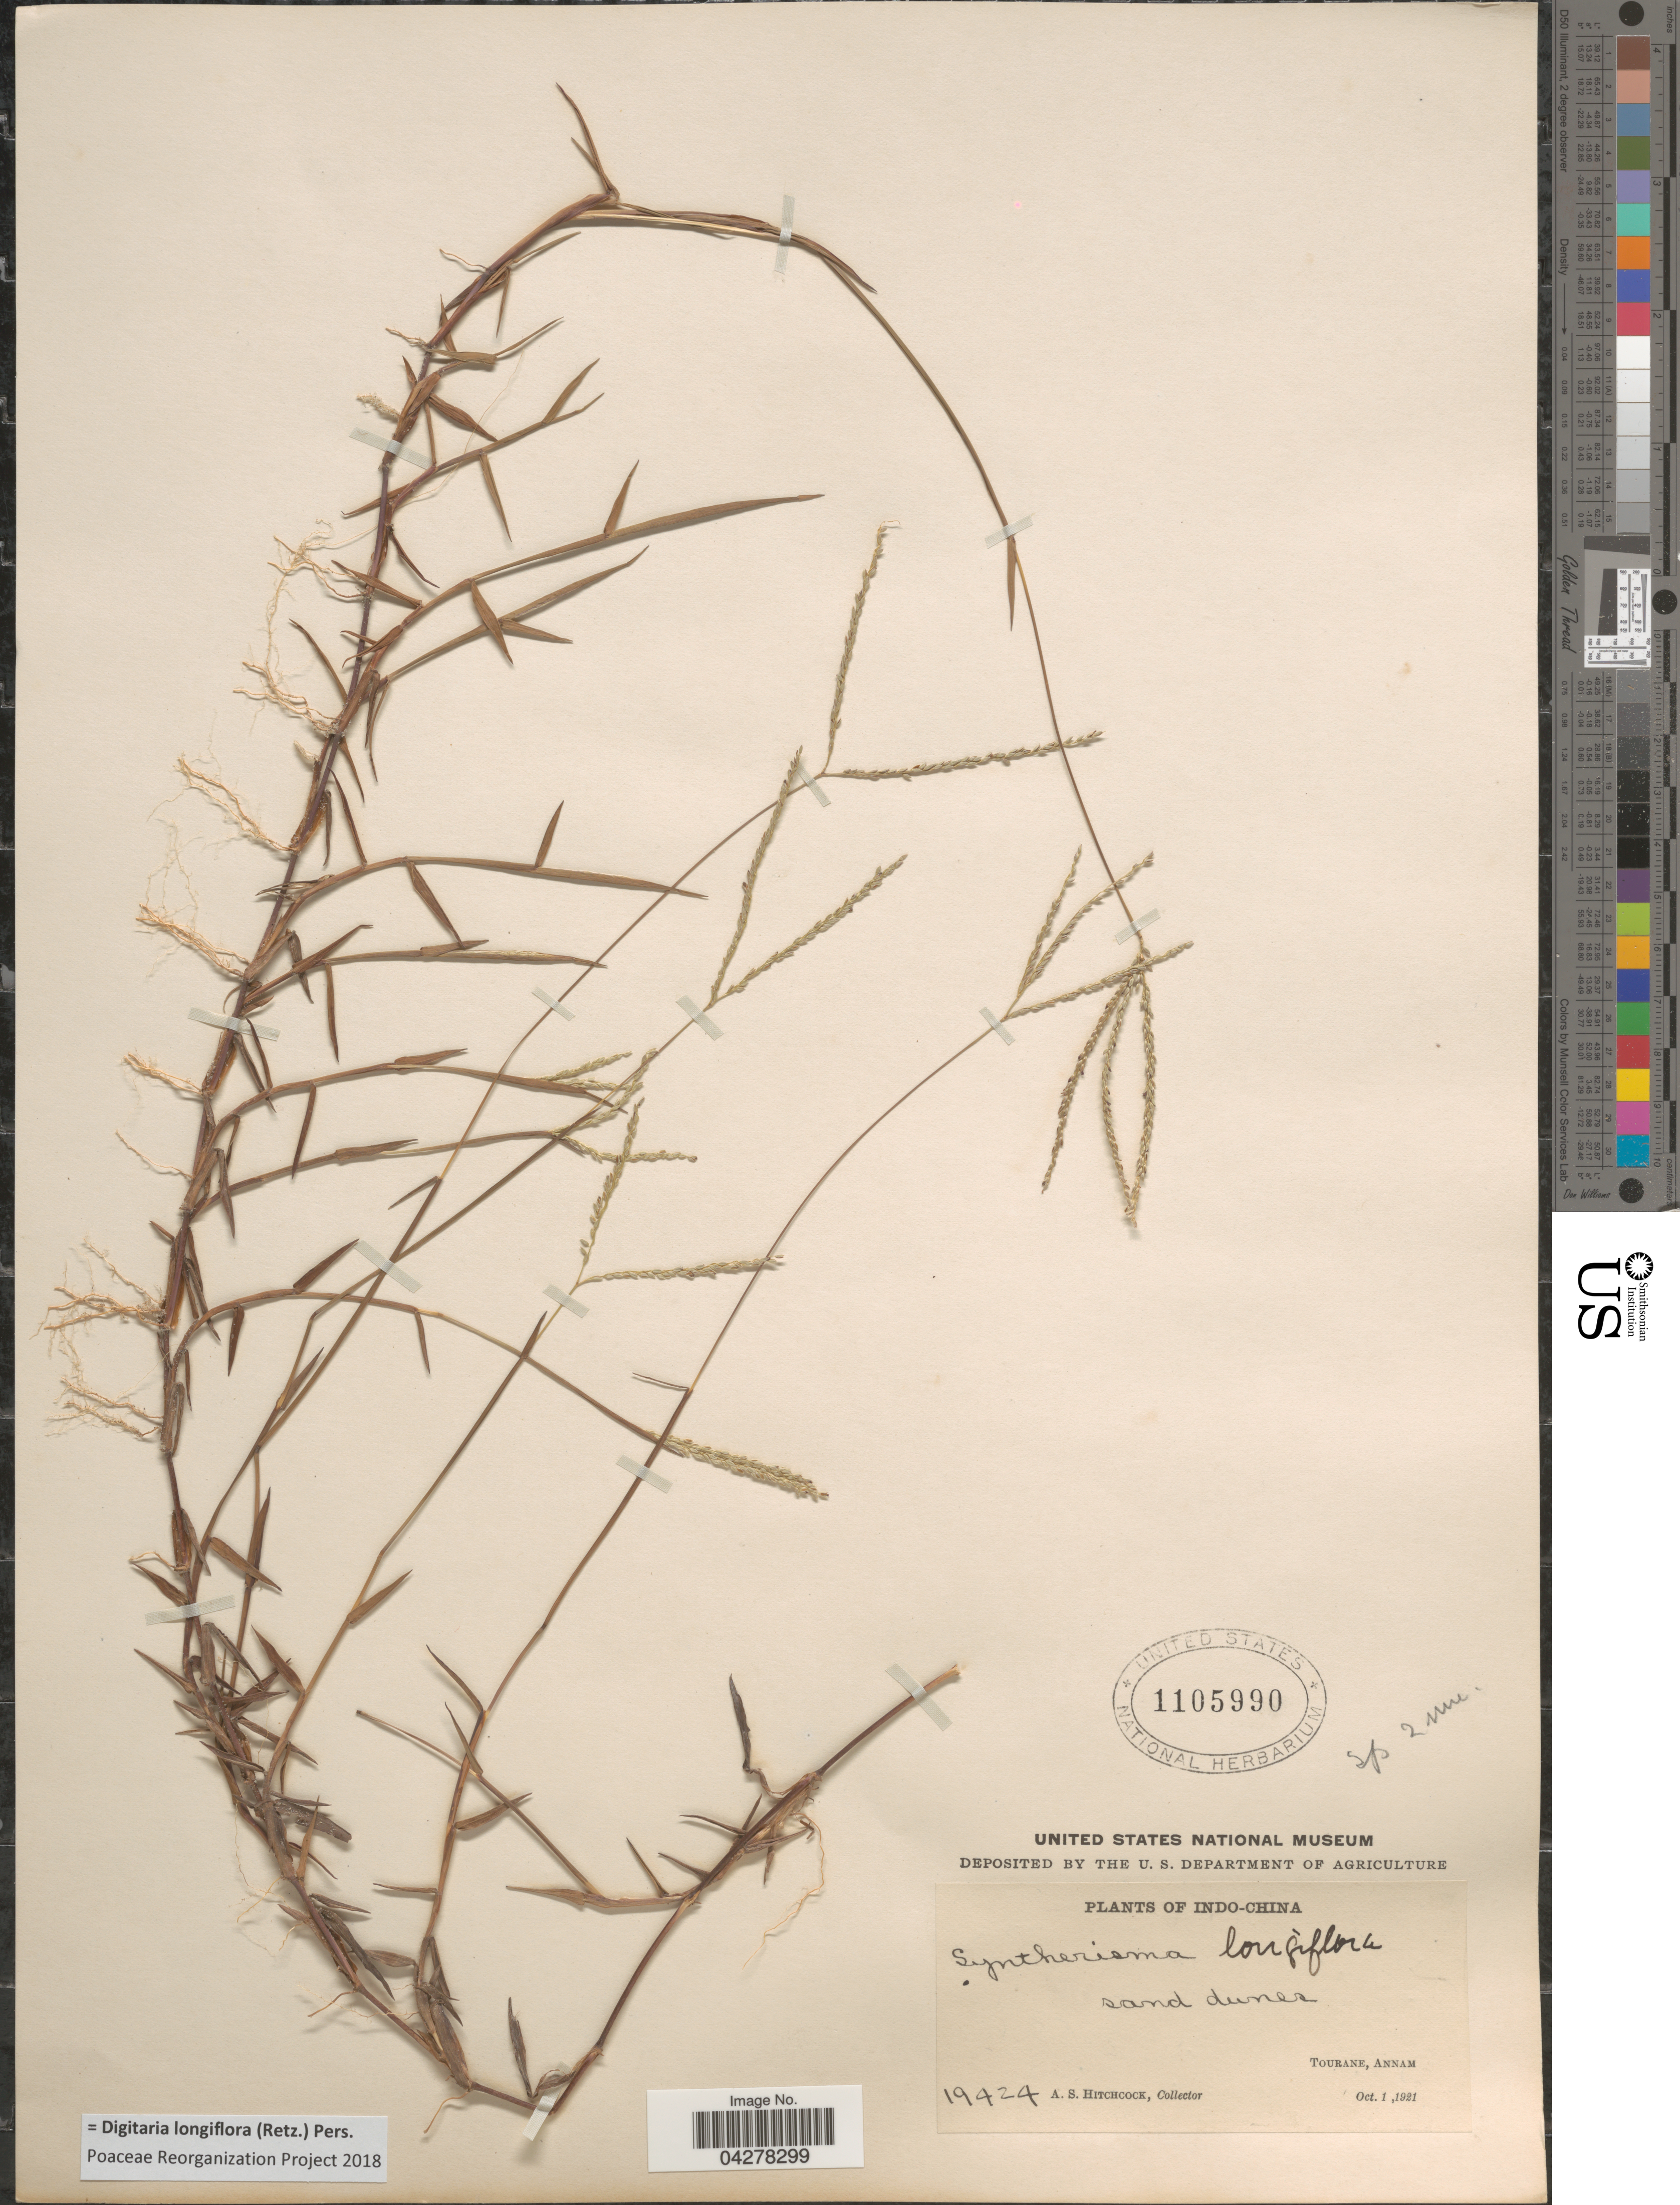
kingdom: Plantae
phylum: Tracheophyta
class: Liliopsida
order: Poales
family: Poaceae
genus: Digitaria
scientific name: Digitaria longiflora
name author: (Retz.) Pers.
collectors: A. S. Hitchcock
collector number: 19424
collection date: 1921-10-01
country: Vietnam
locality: Sand dunes. Tourane, Annam.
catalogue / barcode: US 1105990